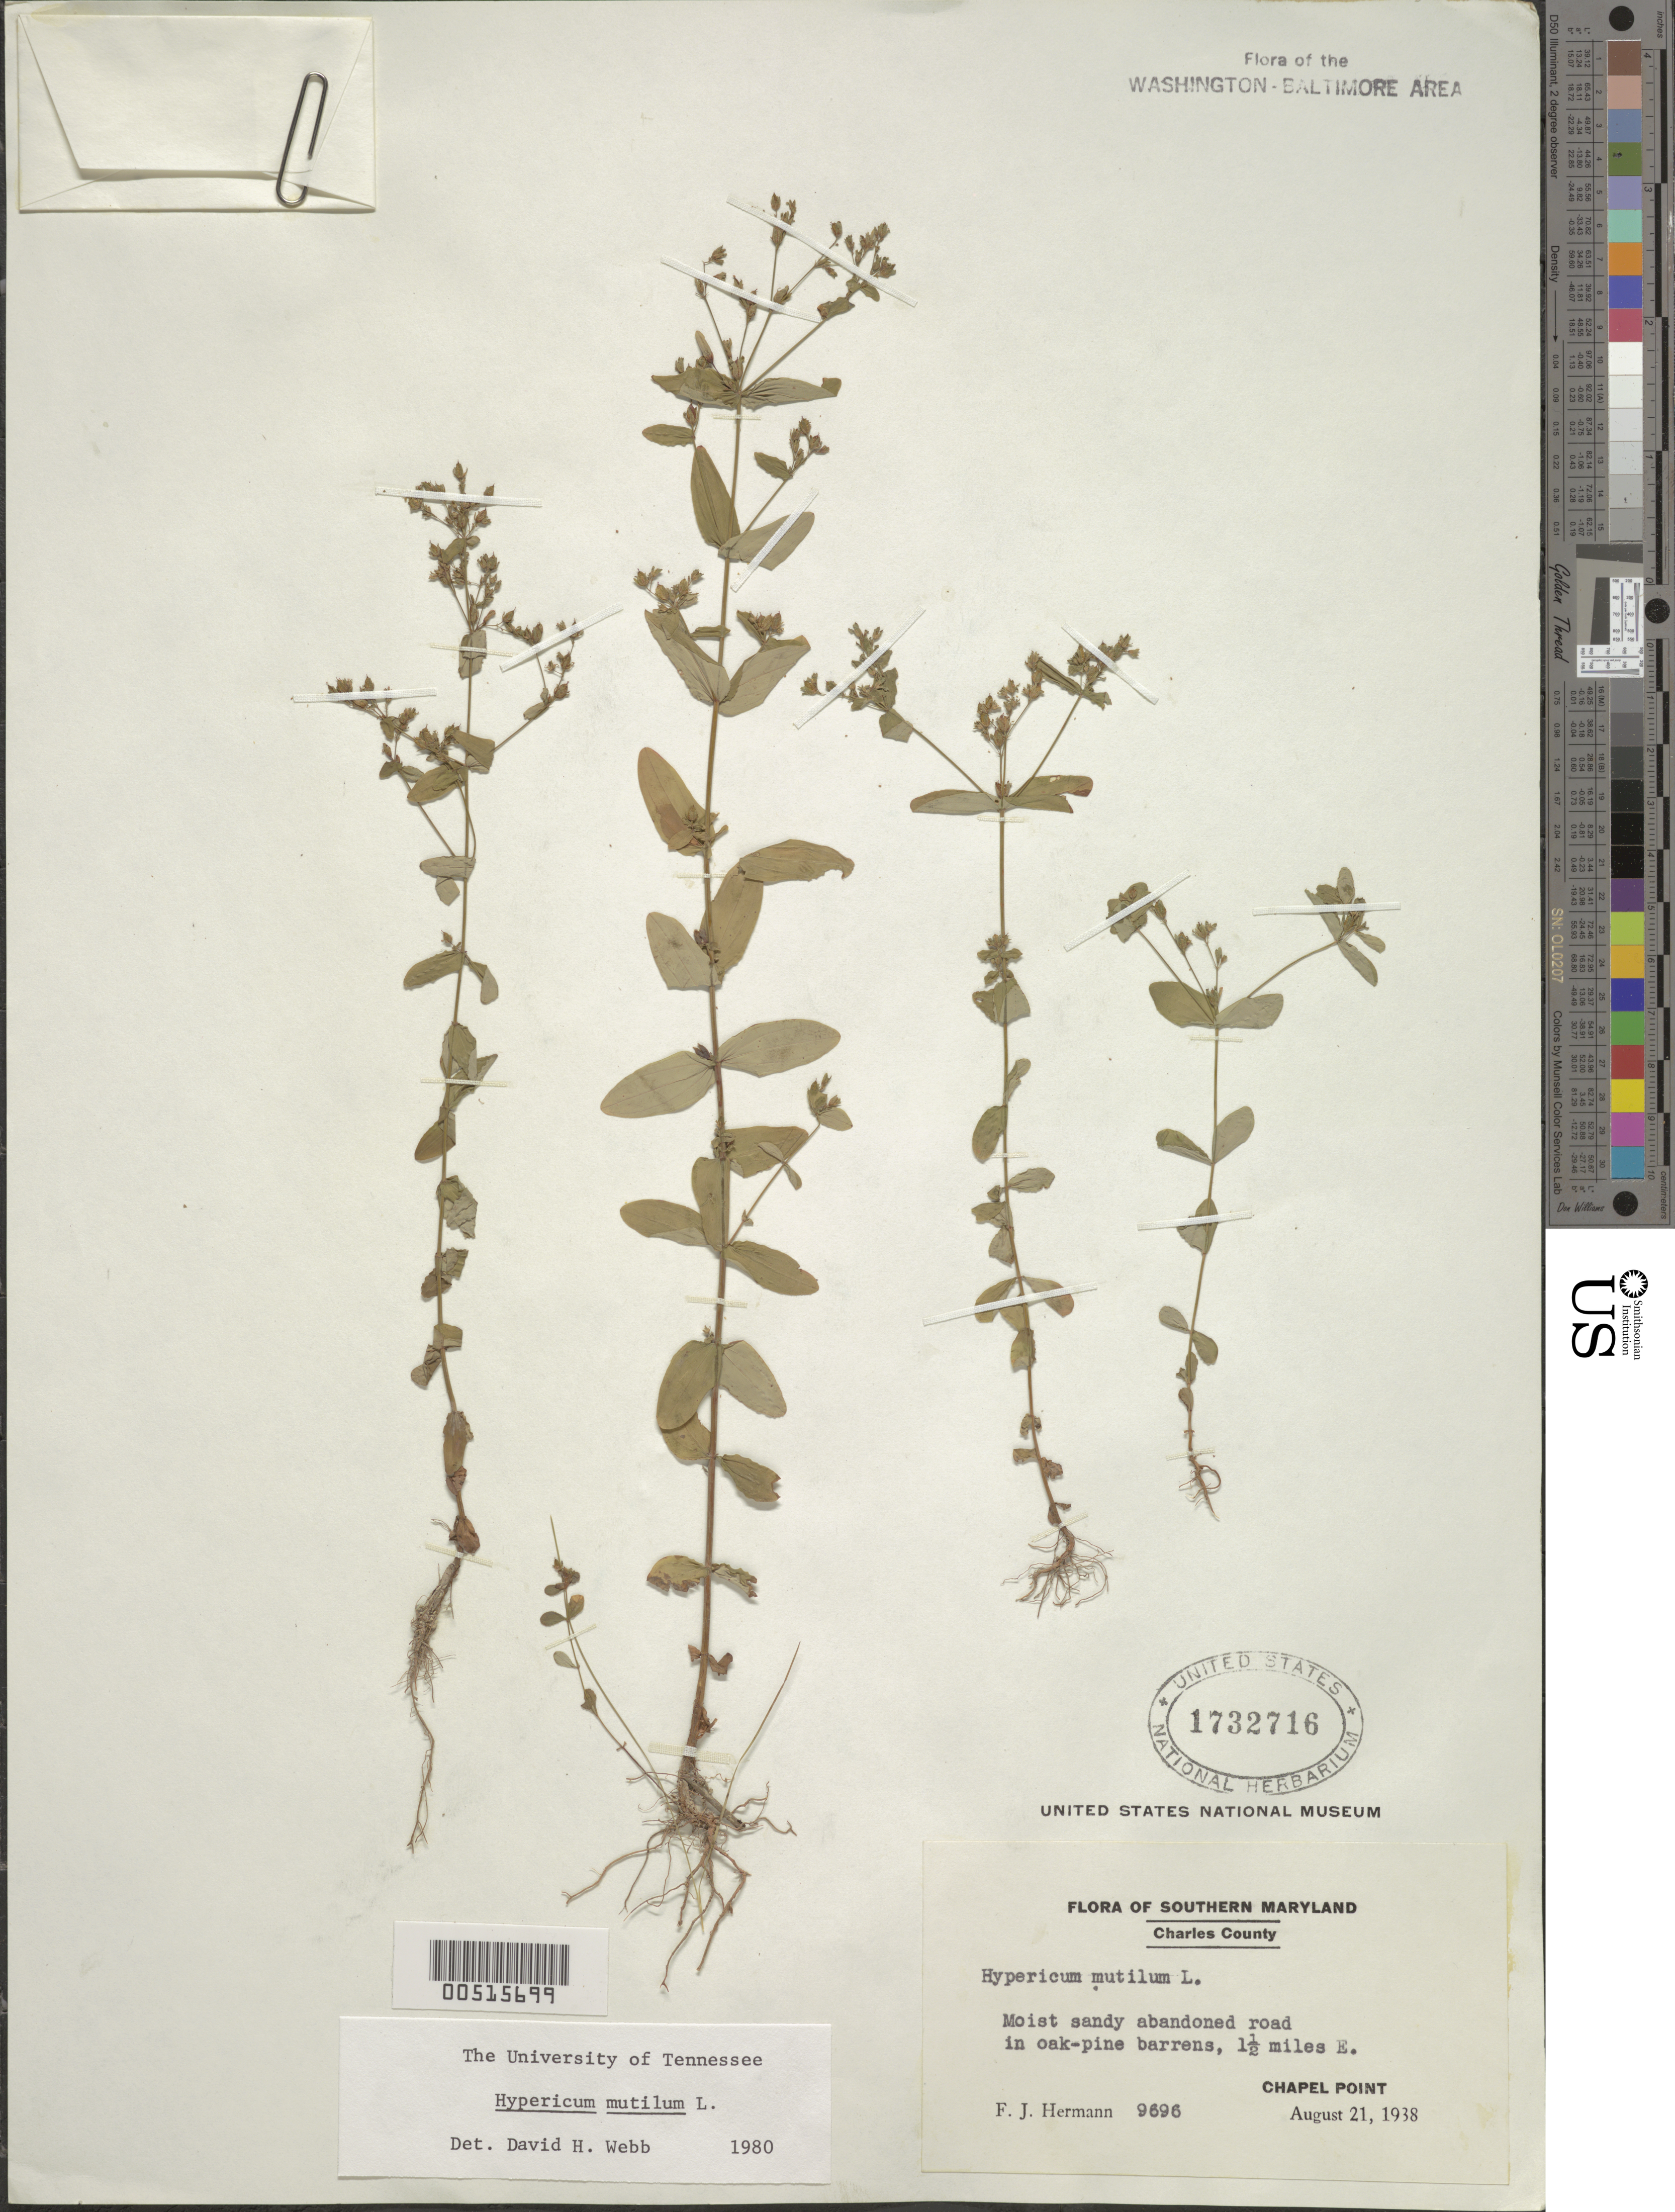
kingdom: Plantae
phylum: Tracheophyta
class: Magnoliopsida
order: Malpighiales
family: Hypericaceae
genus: Hypericum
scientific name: Hypericum mutilum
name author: L.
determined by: Webb, D. H.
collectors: F. J. Hermann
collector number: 9696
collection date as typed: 21 Aug 1938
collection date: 1938-08-21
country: United States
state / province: Maryland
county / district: Charles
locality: Chapel Point, 1.5 mi. East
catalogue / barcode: US 1732716